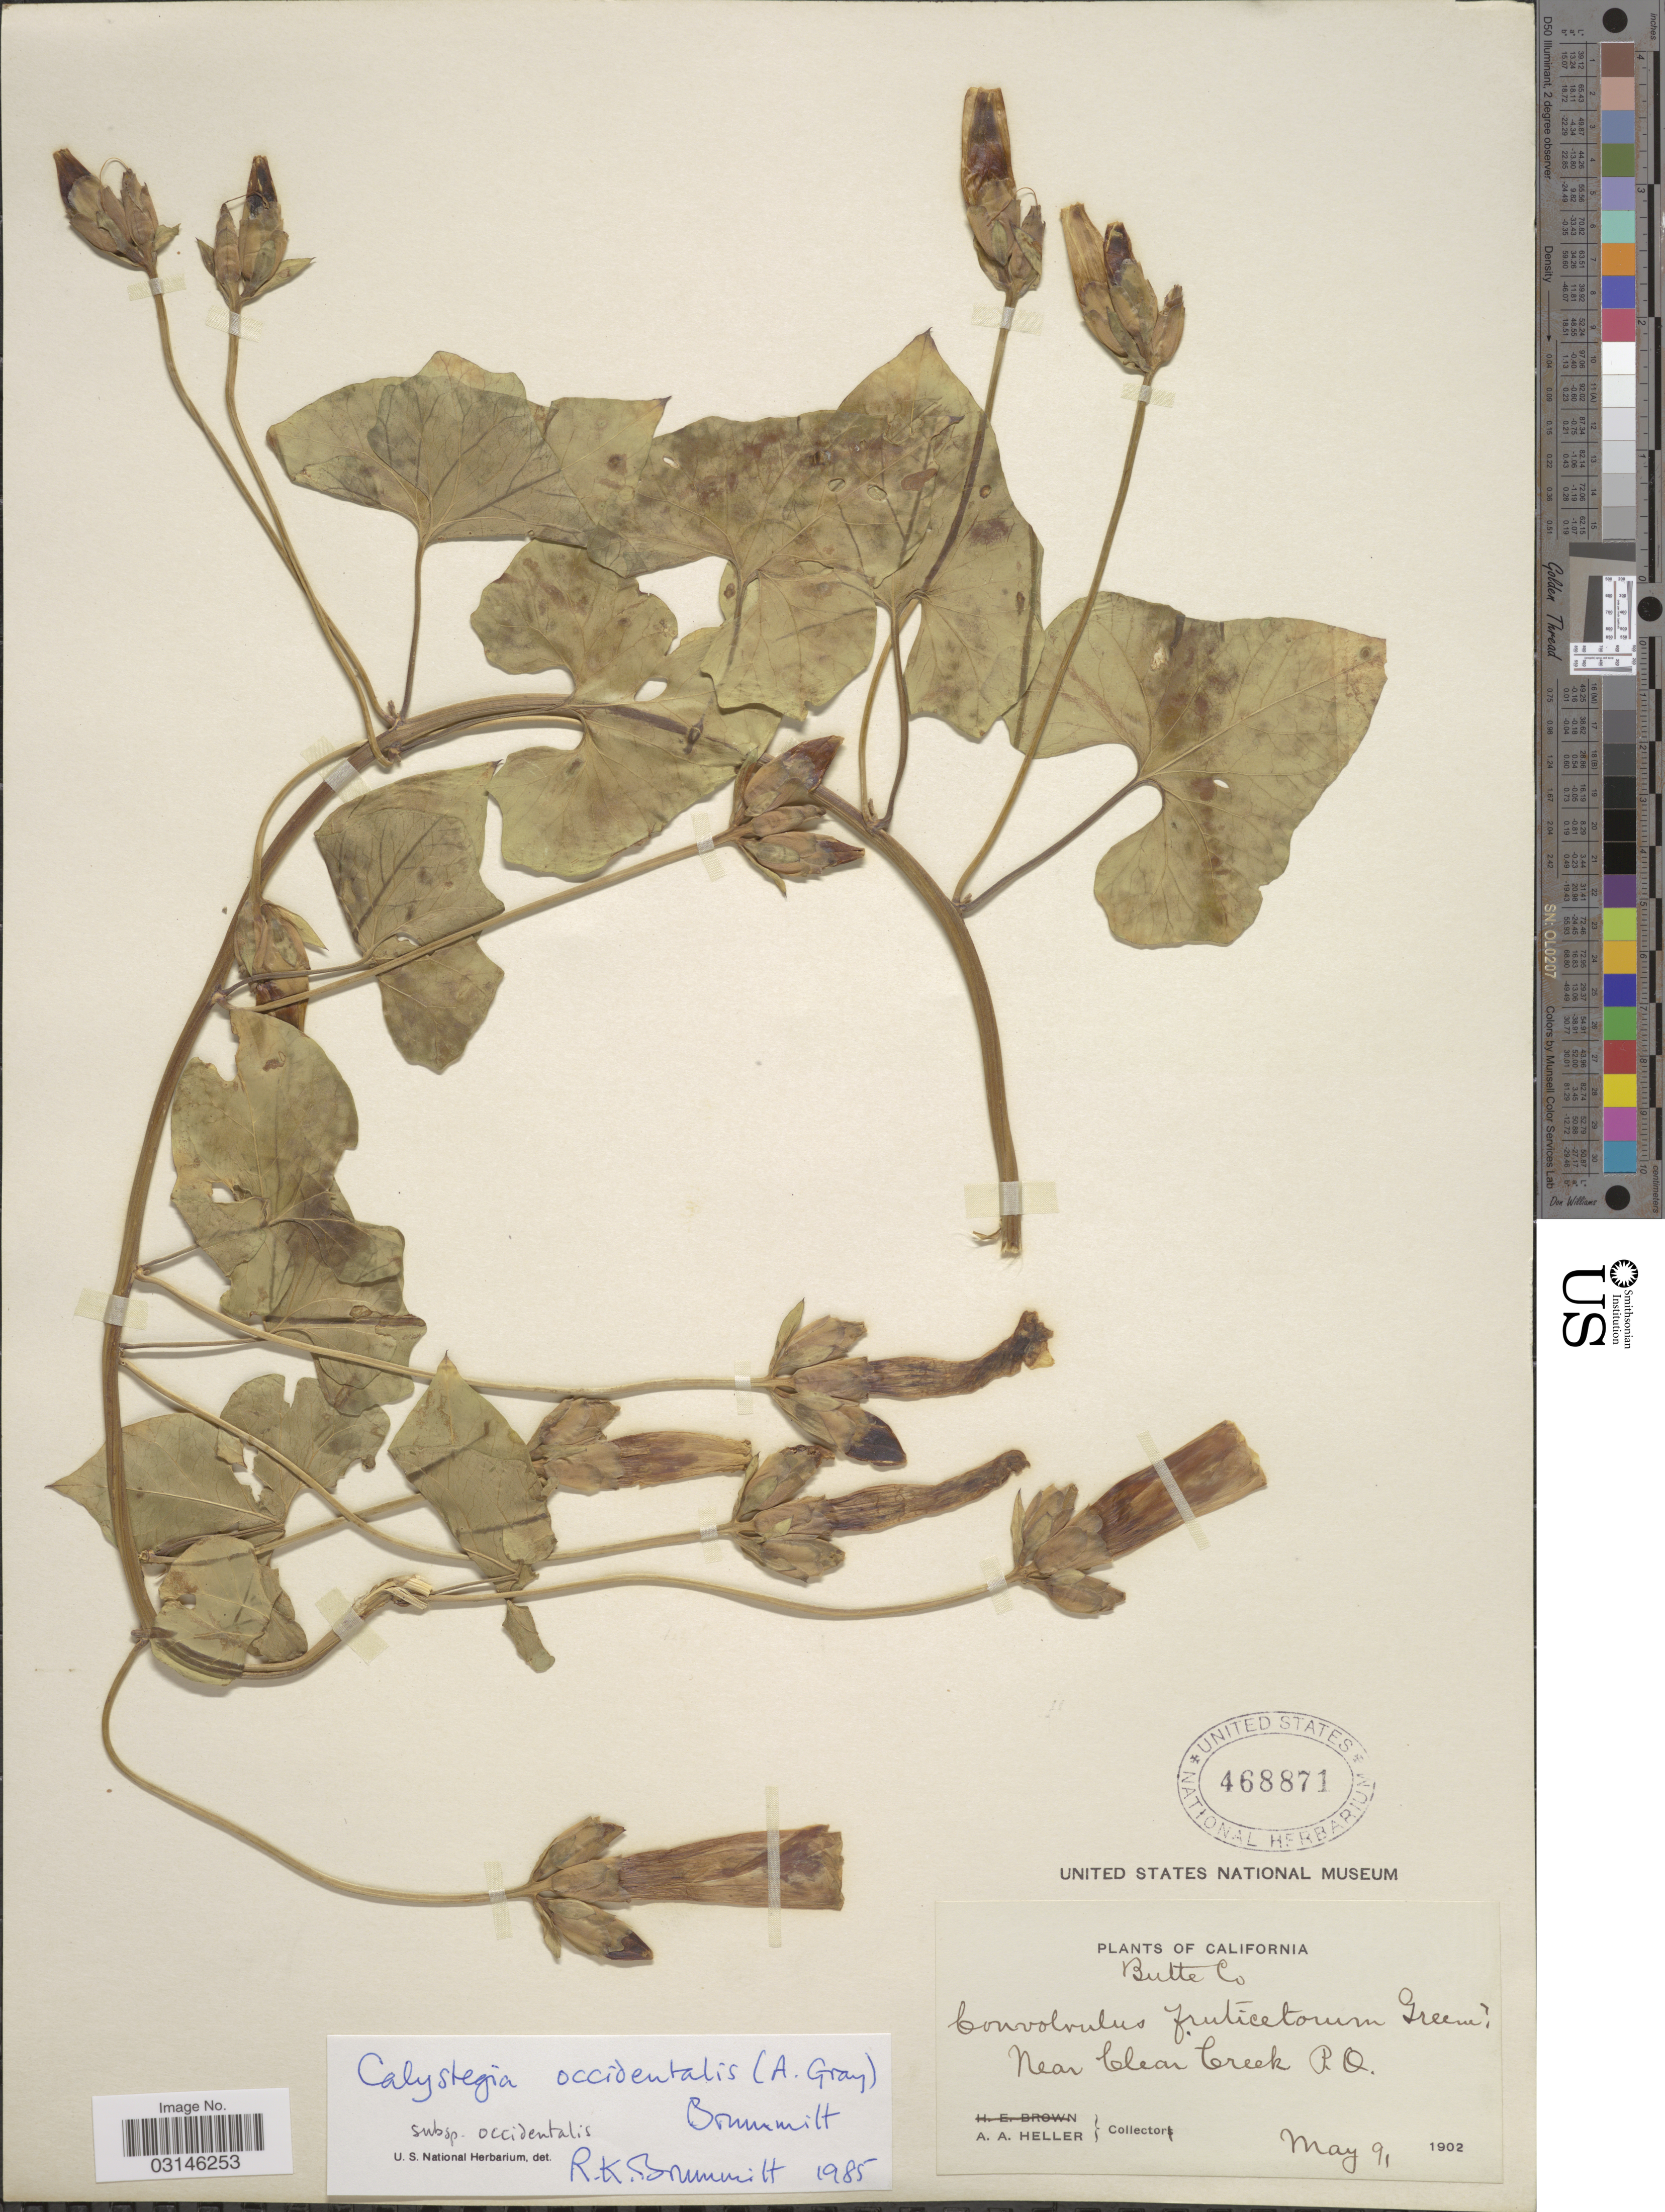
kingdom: Plantae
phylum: Tracheophyta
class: Magnoliopsida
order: Solanales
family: Convolvulaceae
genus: Calystegia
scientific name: Calystegia occidentalis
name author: (A. Gray) Brummitt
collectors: A. A. Heller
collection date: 1902-05-09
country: United States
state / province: California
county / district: Butte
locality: Butte Co, Near Clear Creek P.O.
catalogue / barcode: US 468871